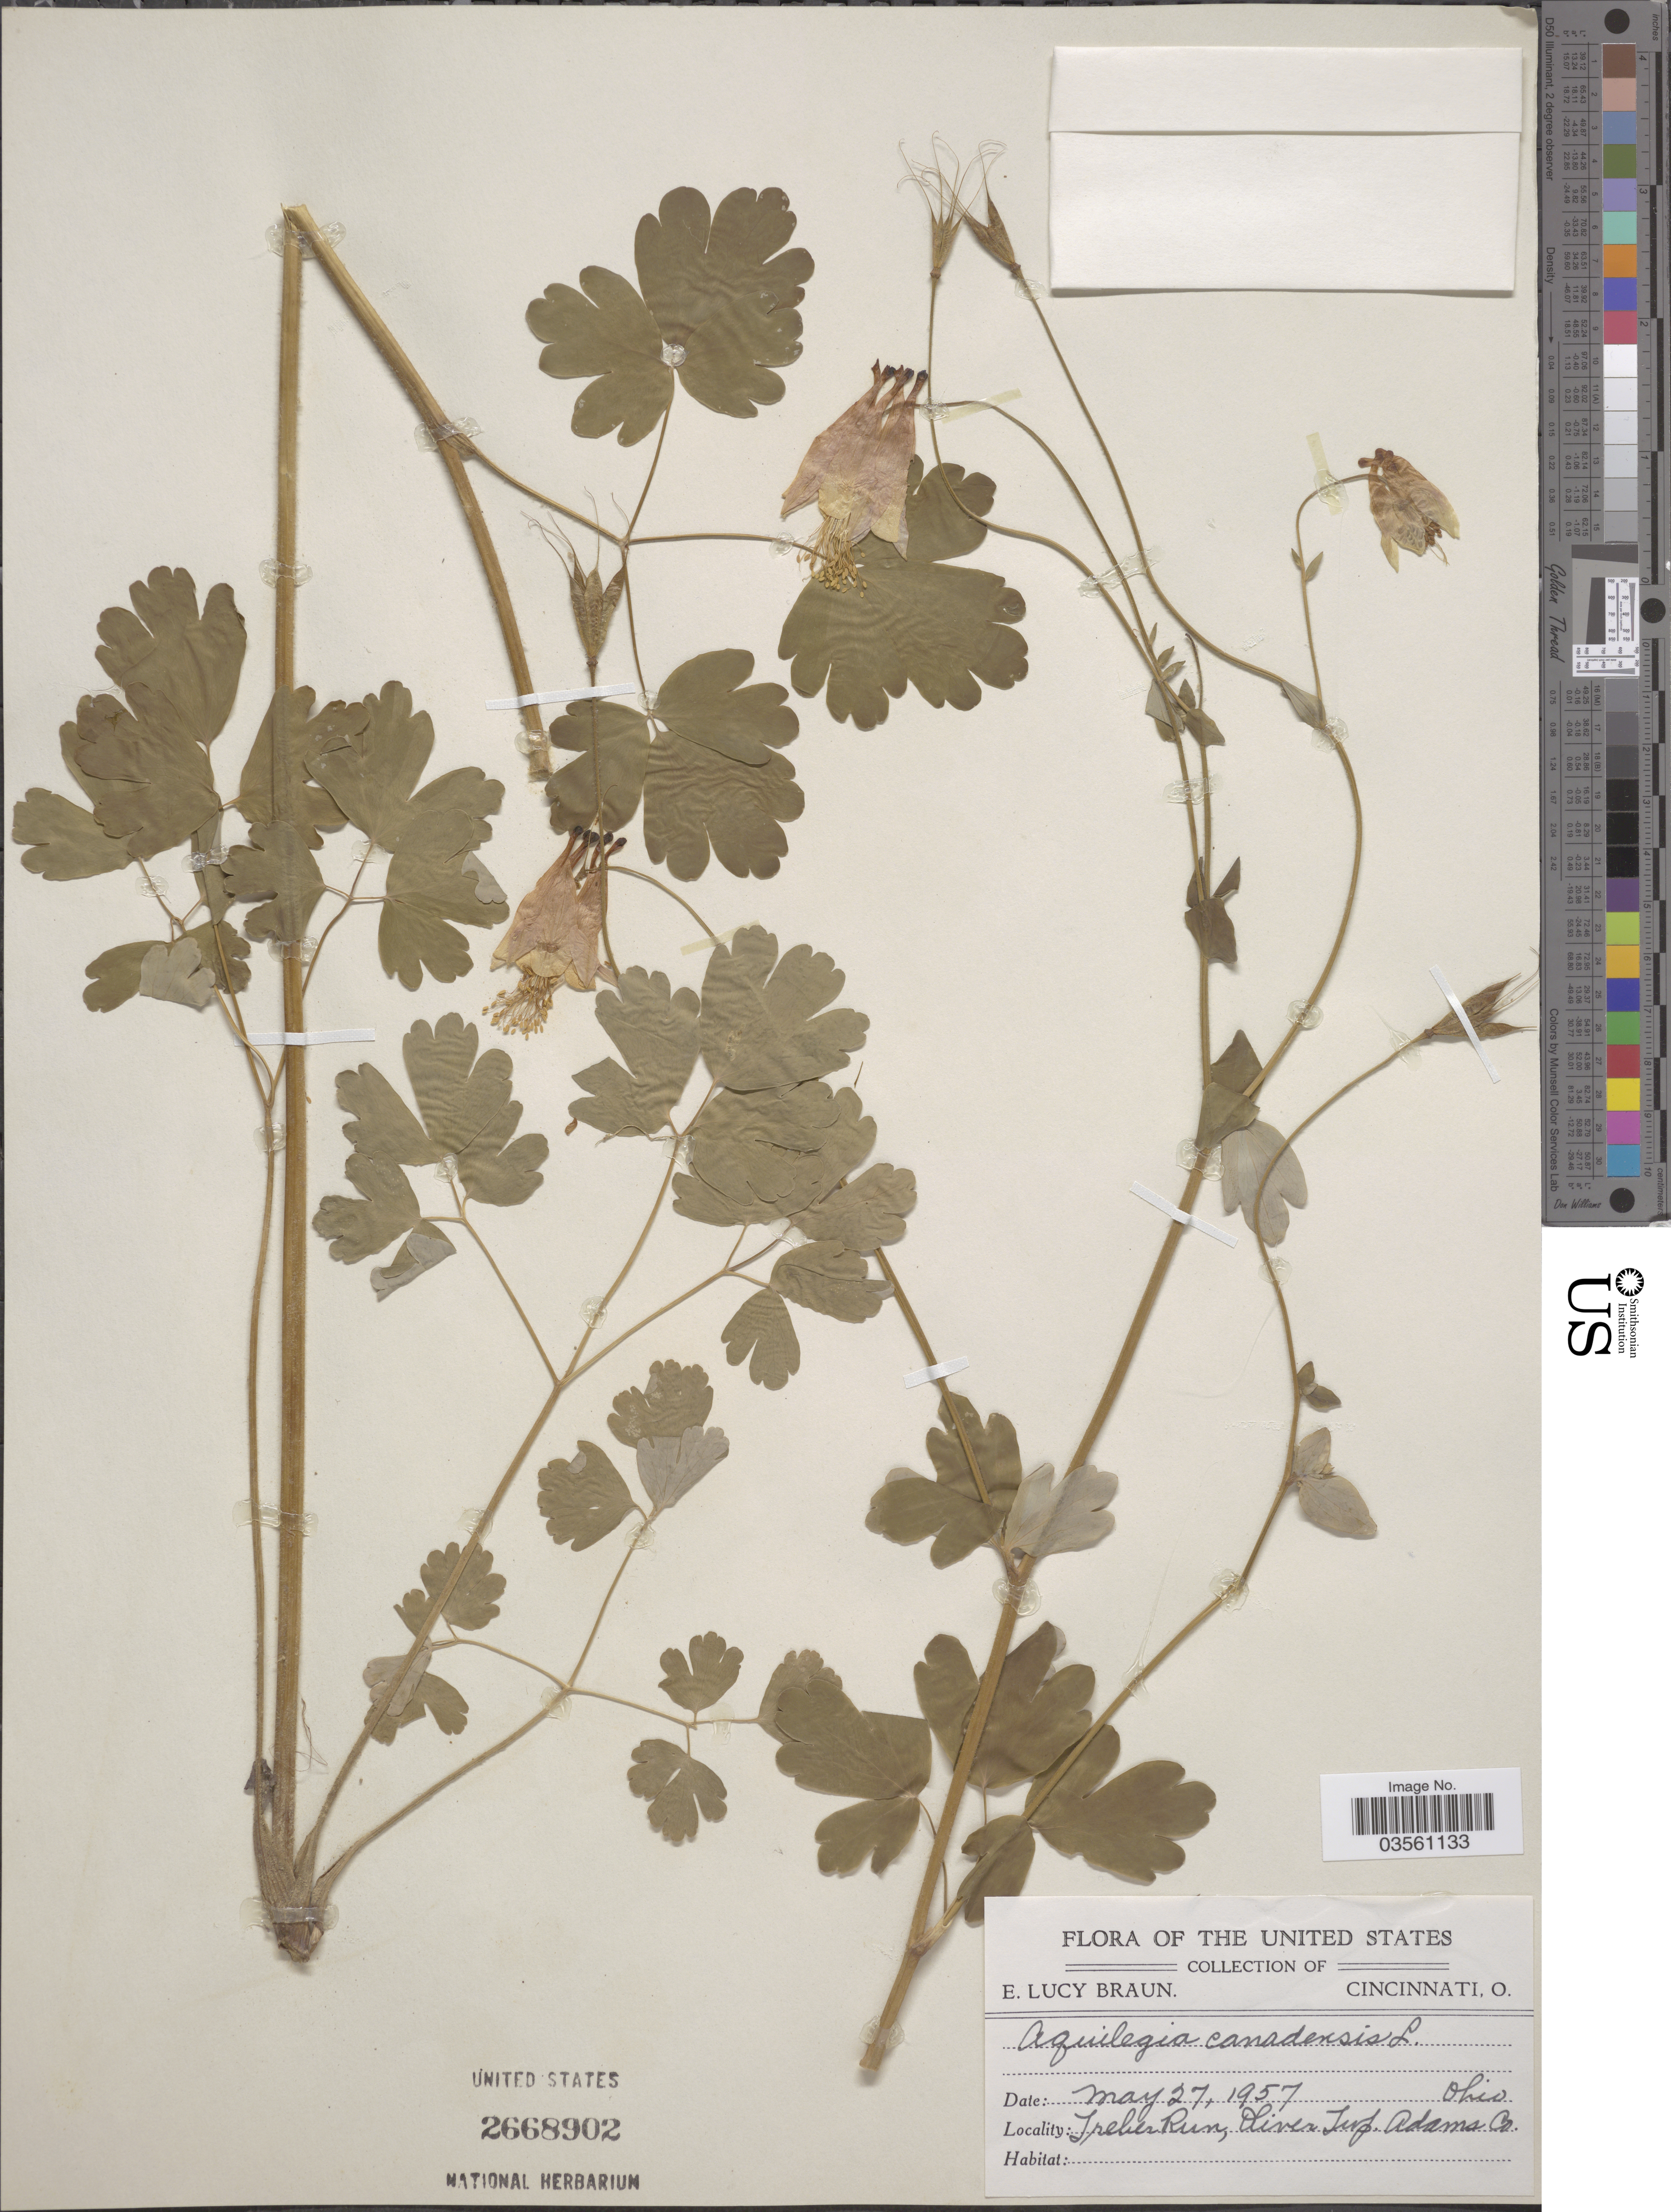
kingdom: Plantae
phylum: Tracheophyta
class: Magnoliopsida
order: Ranunculales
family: Ranunculaceae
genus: Aquilegia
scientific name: Aquilegia canadensis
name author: L.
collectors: E. L. Braun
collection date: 1957-05-27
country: United States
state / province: Ohio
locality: Treber Run, Oliver Twp. Adams Co.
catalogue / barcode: US 2668902